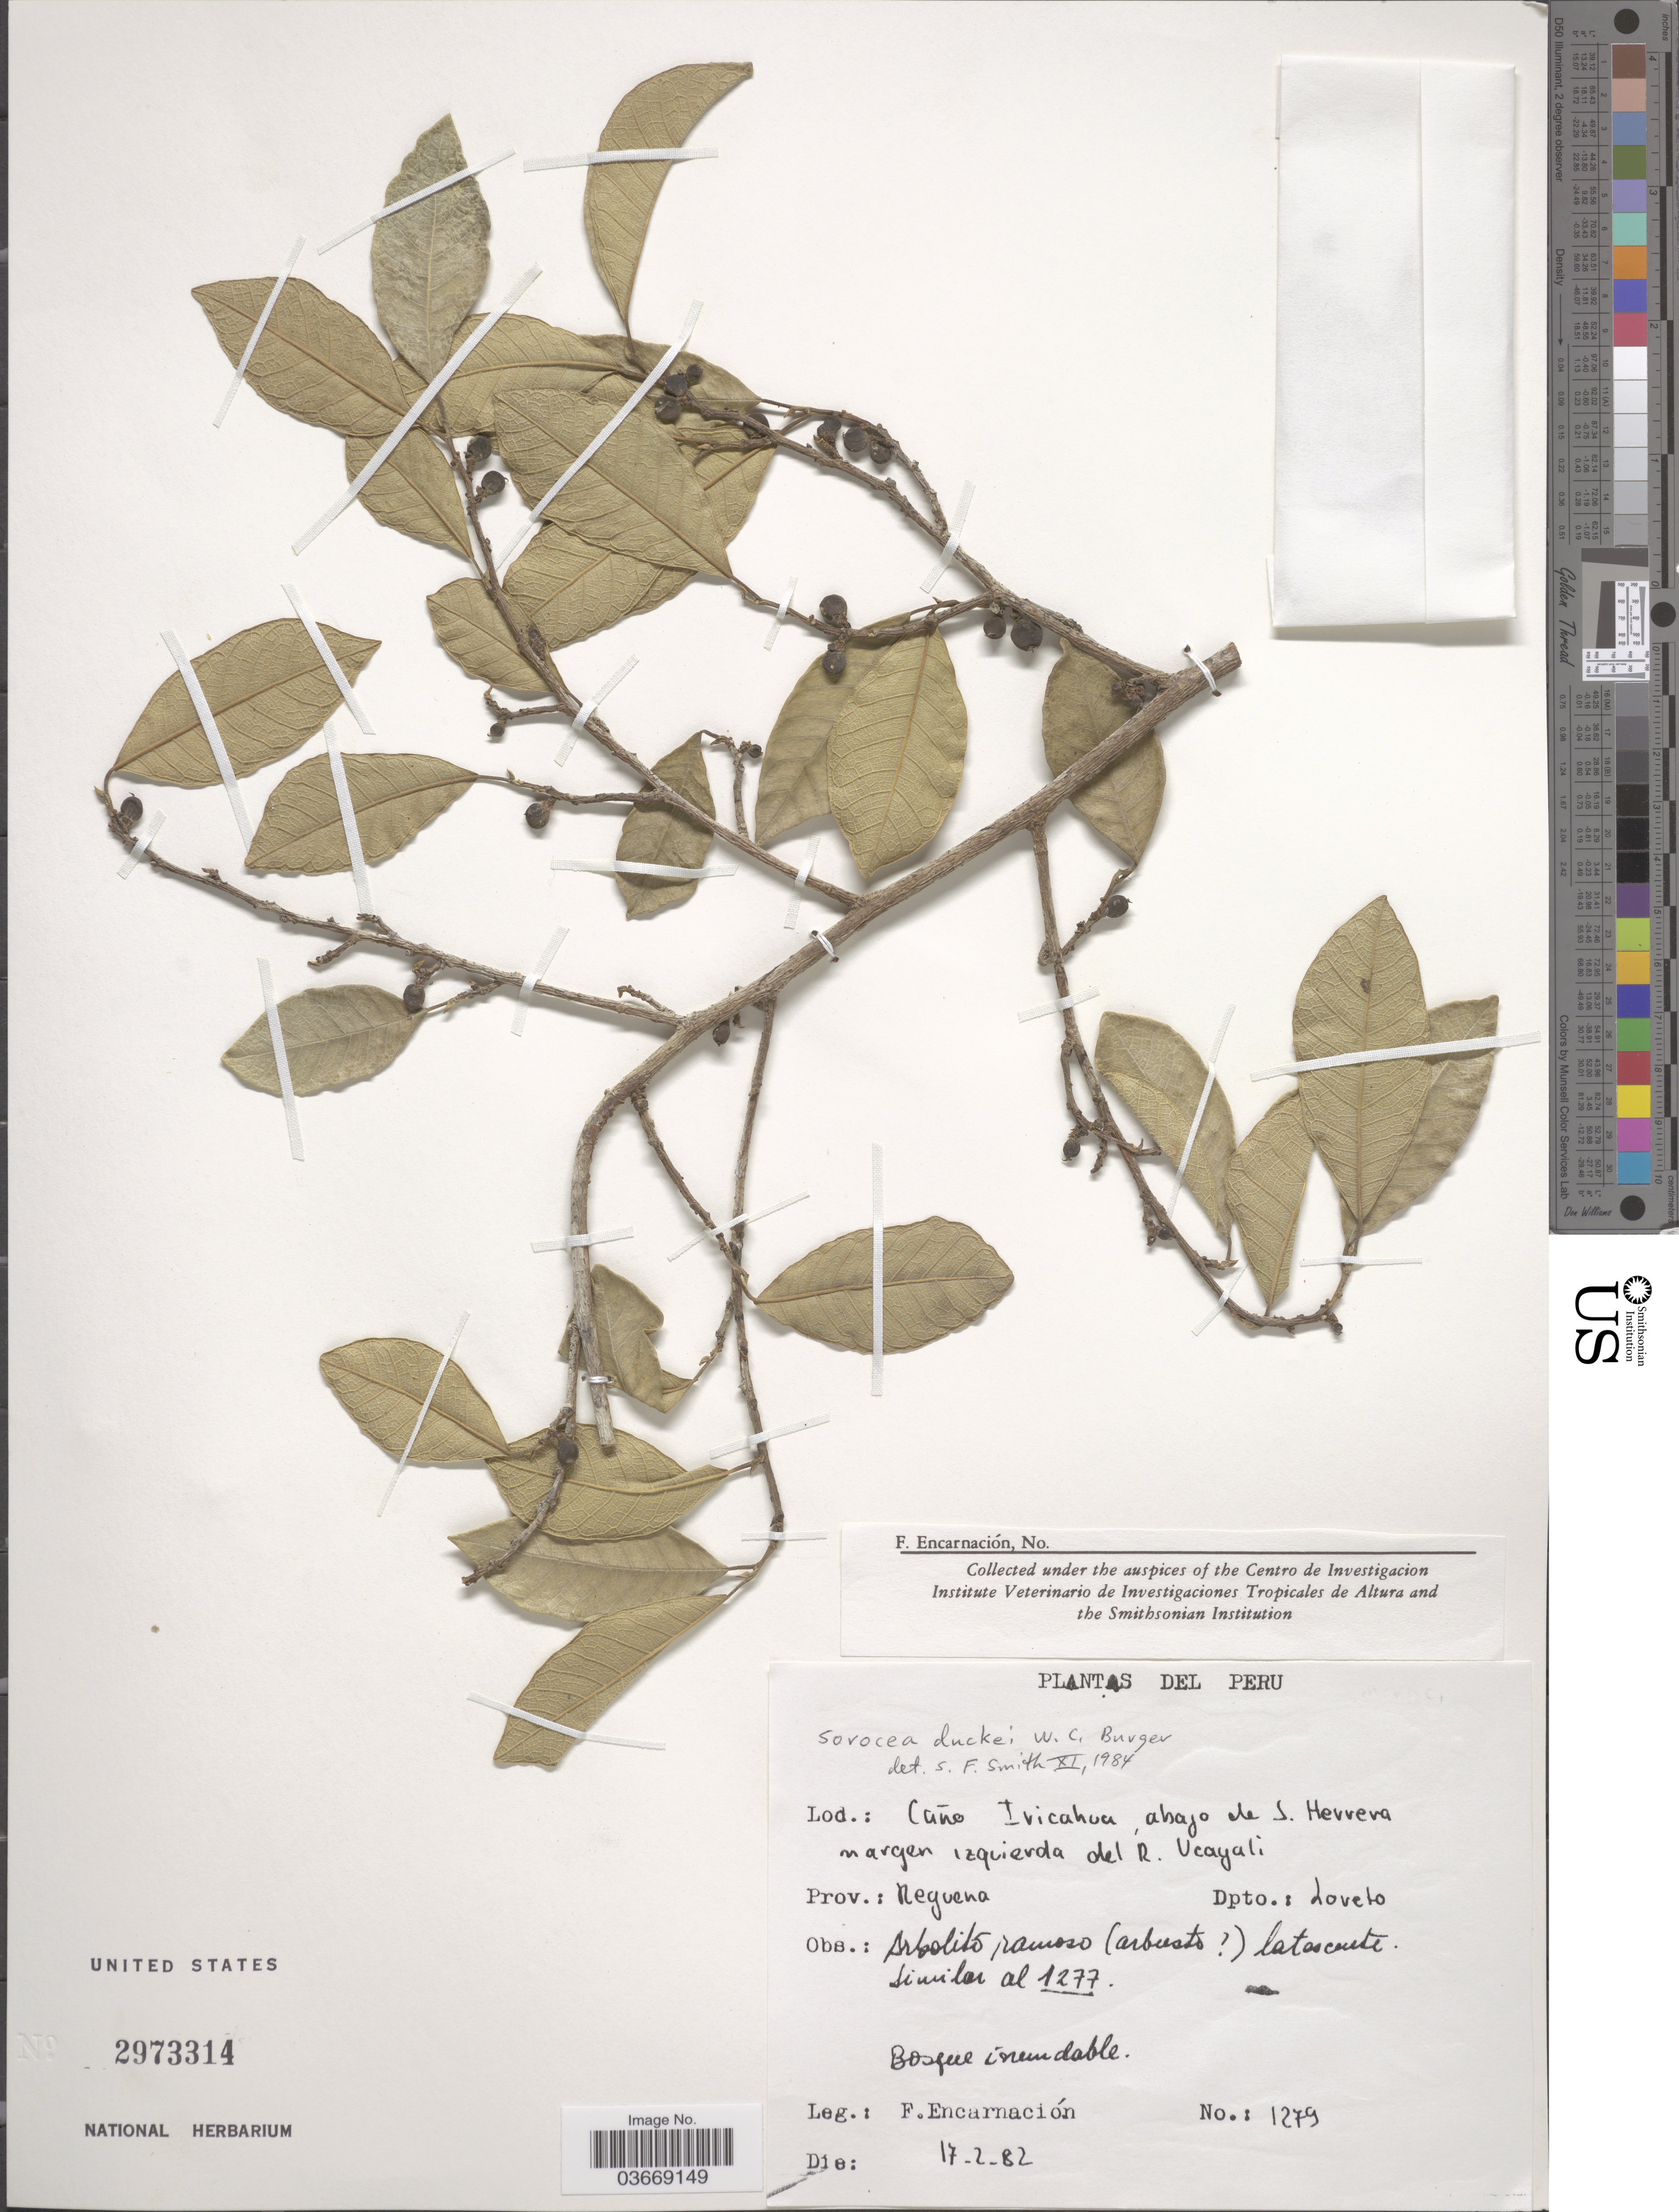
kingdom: Plantae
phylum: Tracheophyta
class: Magnoliopsida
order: Rosales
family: Moraceae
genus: Sorocea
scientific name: Sorocea duckei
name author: W.C. Burger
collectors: F. Encarnación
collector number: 1279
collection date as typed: Transcribed d/m/y: 17/2/82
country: Peru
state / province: Loreto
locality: Caño Iricahua, abajo de J. Herrera margen izquierda del R. Ucayali. Prov.: Reguena, Dpto.: Loreto.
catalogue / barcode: US 2973314